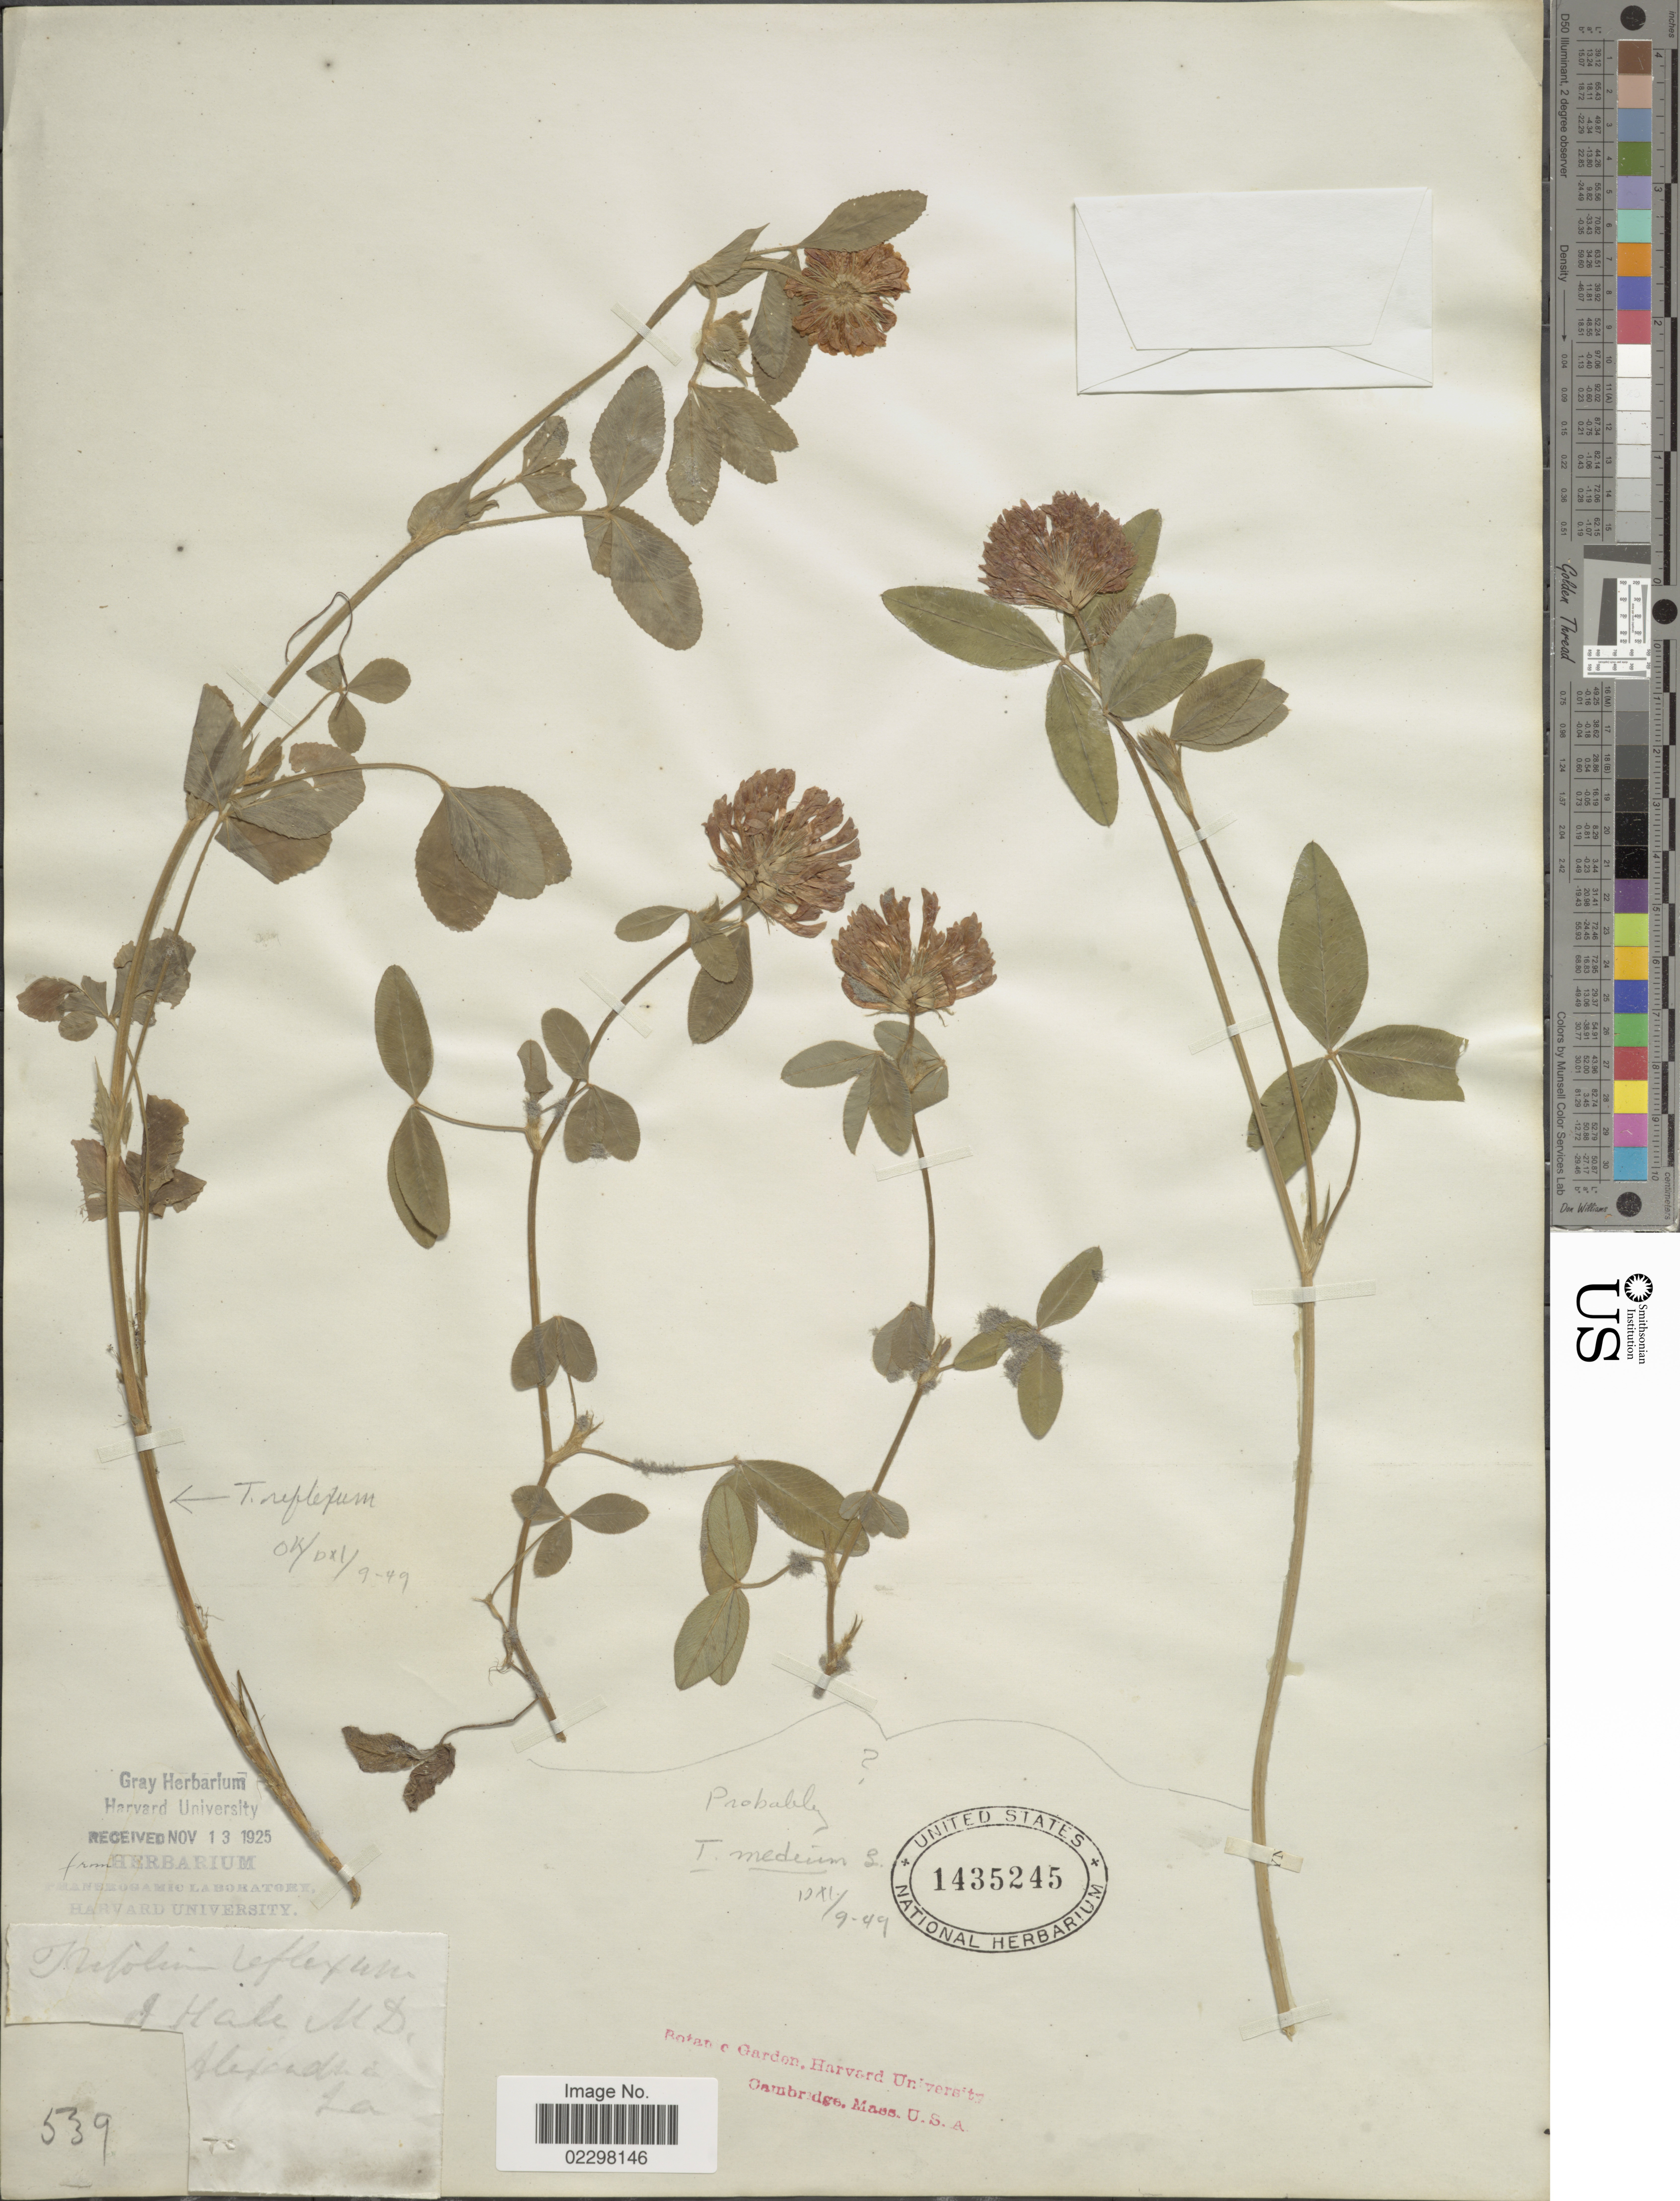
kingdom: Plantae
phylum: Tracheophyta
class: Magnoliopsida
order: Fabales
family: Fabaceae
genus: Trifolium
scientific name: Trifolium reflexum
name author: L.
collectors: J. Hale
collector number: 539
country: United States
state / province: Louisiana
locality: MD [unsure placement], Alexandra. [interpreted]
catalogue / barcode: US 1435245